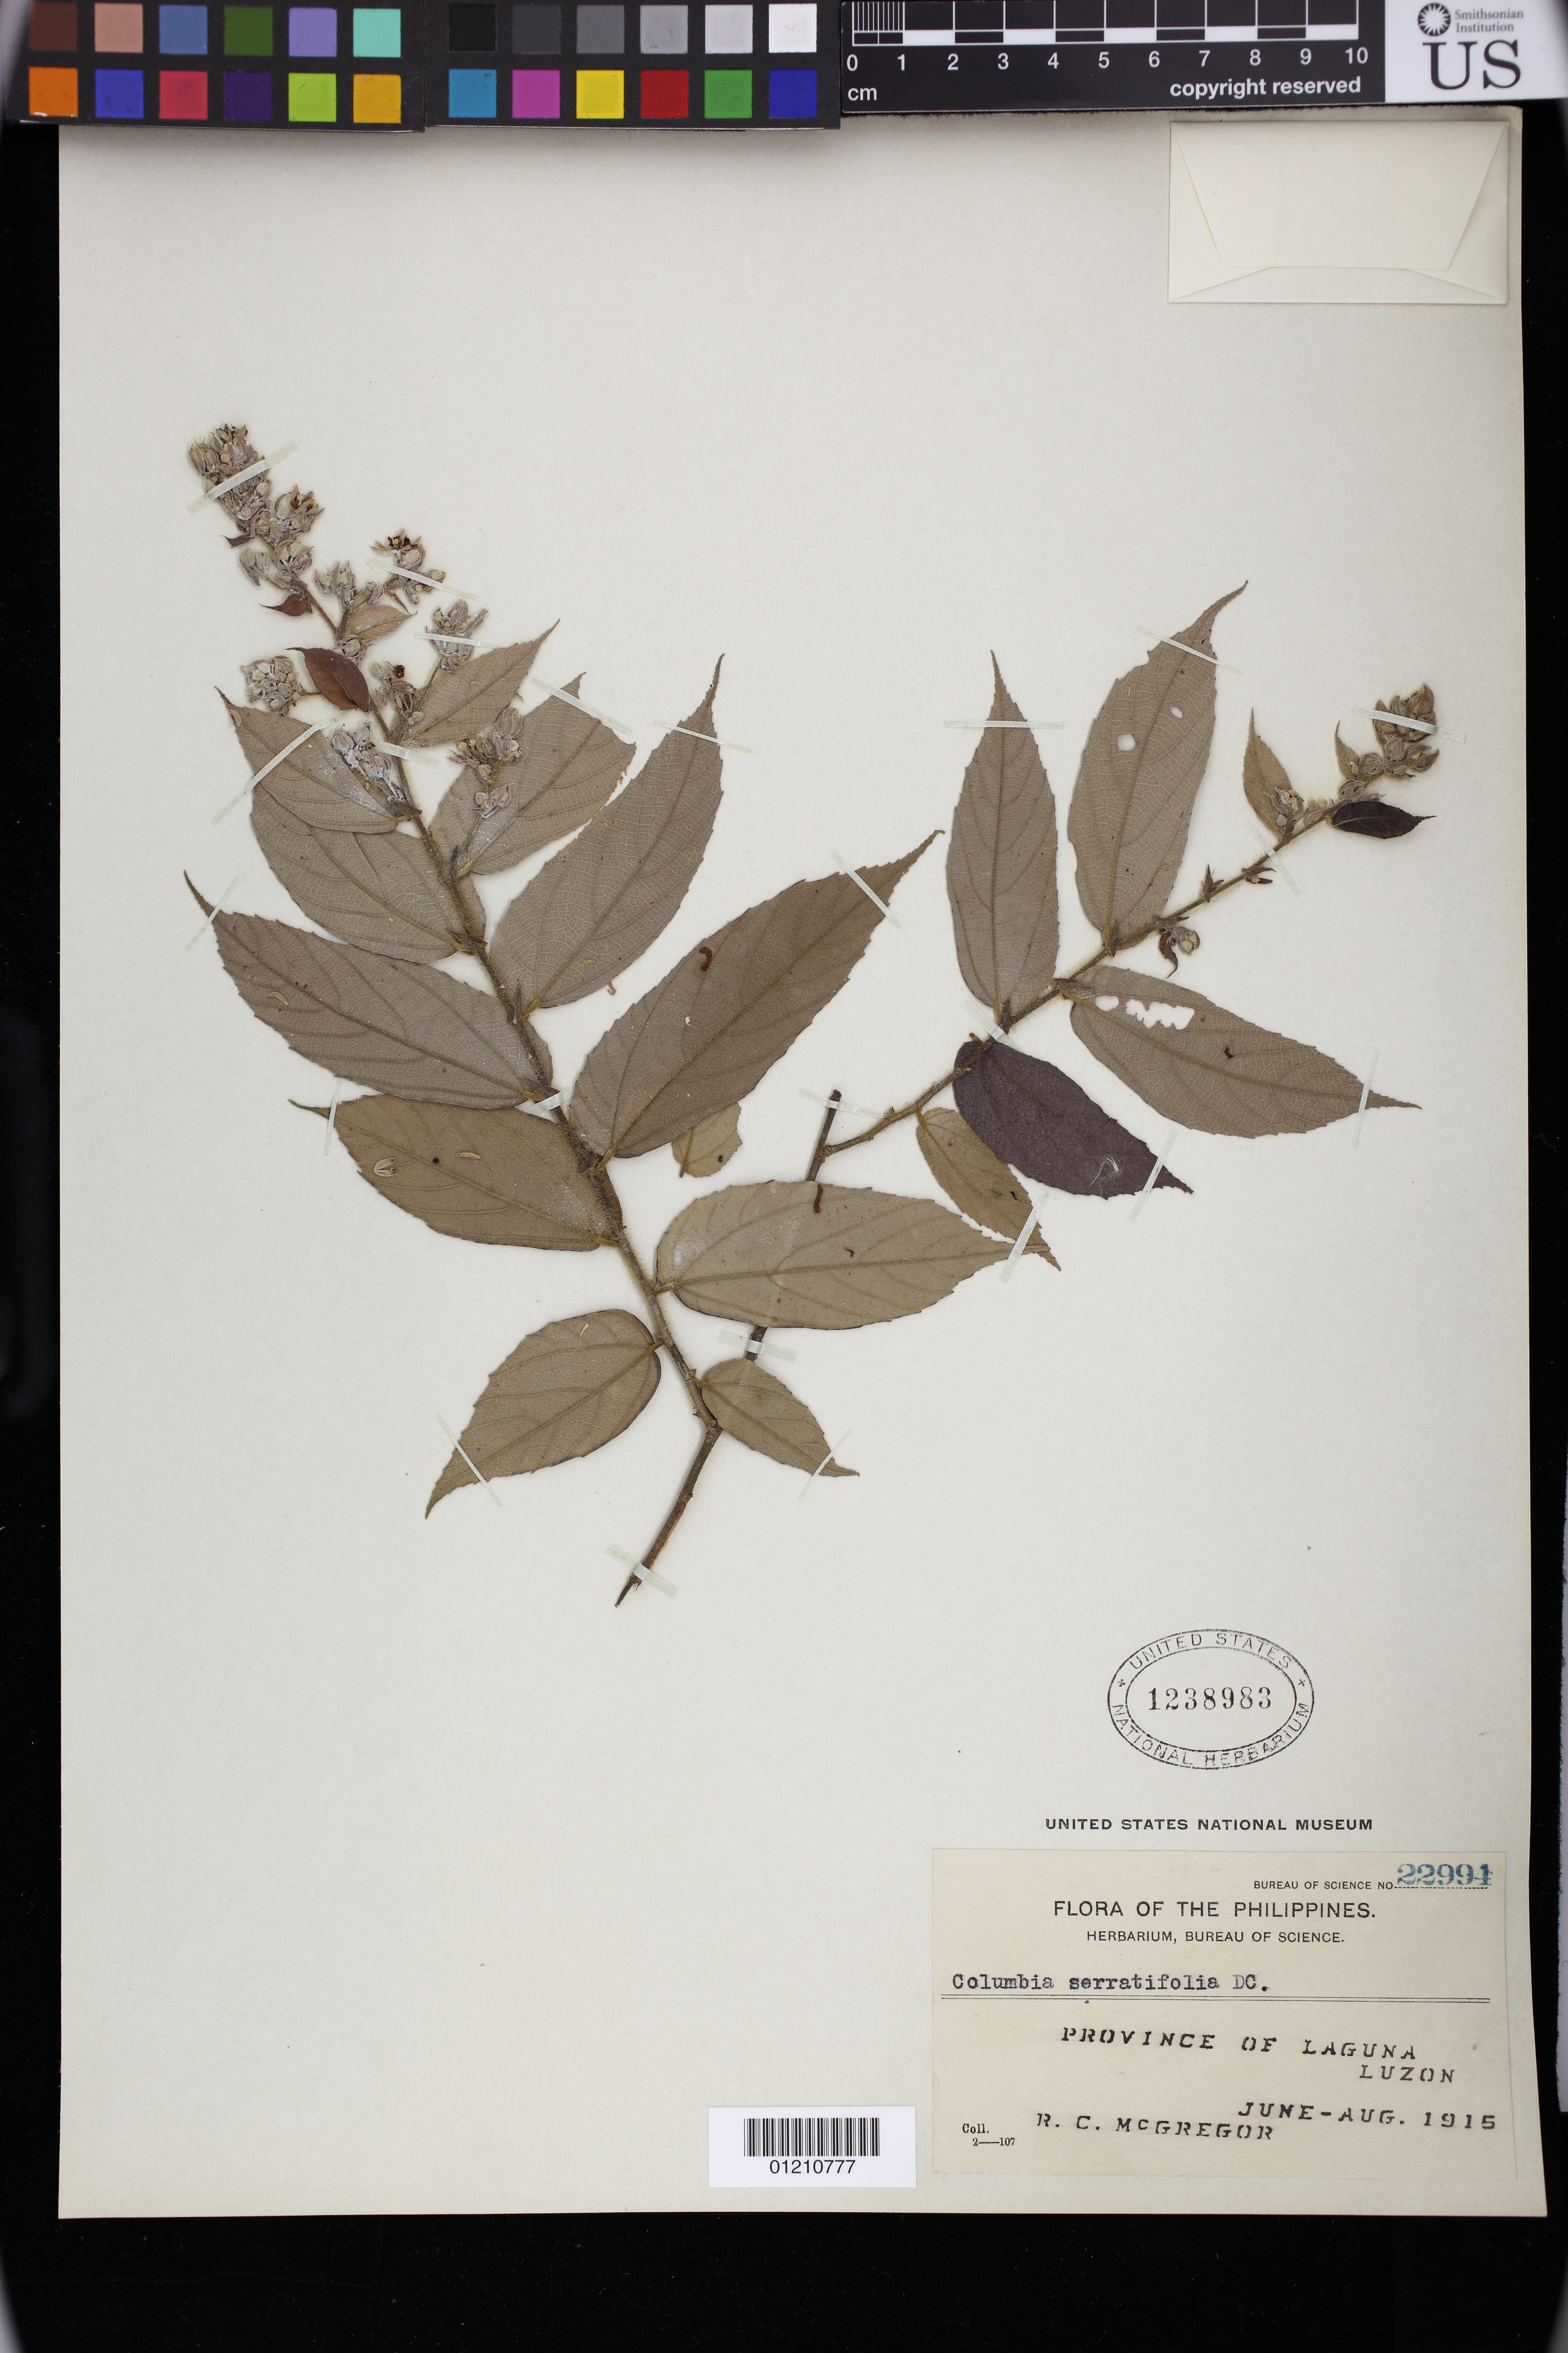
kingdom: Plantae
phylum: Tracheophyta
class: Magnoliopsida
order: Malvales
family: Malvaceae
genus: Colona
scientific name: Colona serratifolia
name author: Cav.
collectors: R. C. McGregor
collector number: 22994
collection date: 1915-06/1915-08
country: Philippines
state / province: Calabarzon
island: Luzon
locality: Province of Laguna, Luzon.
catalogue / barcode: US 1238983